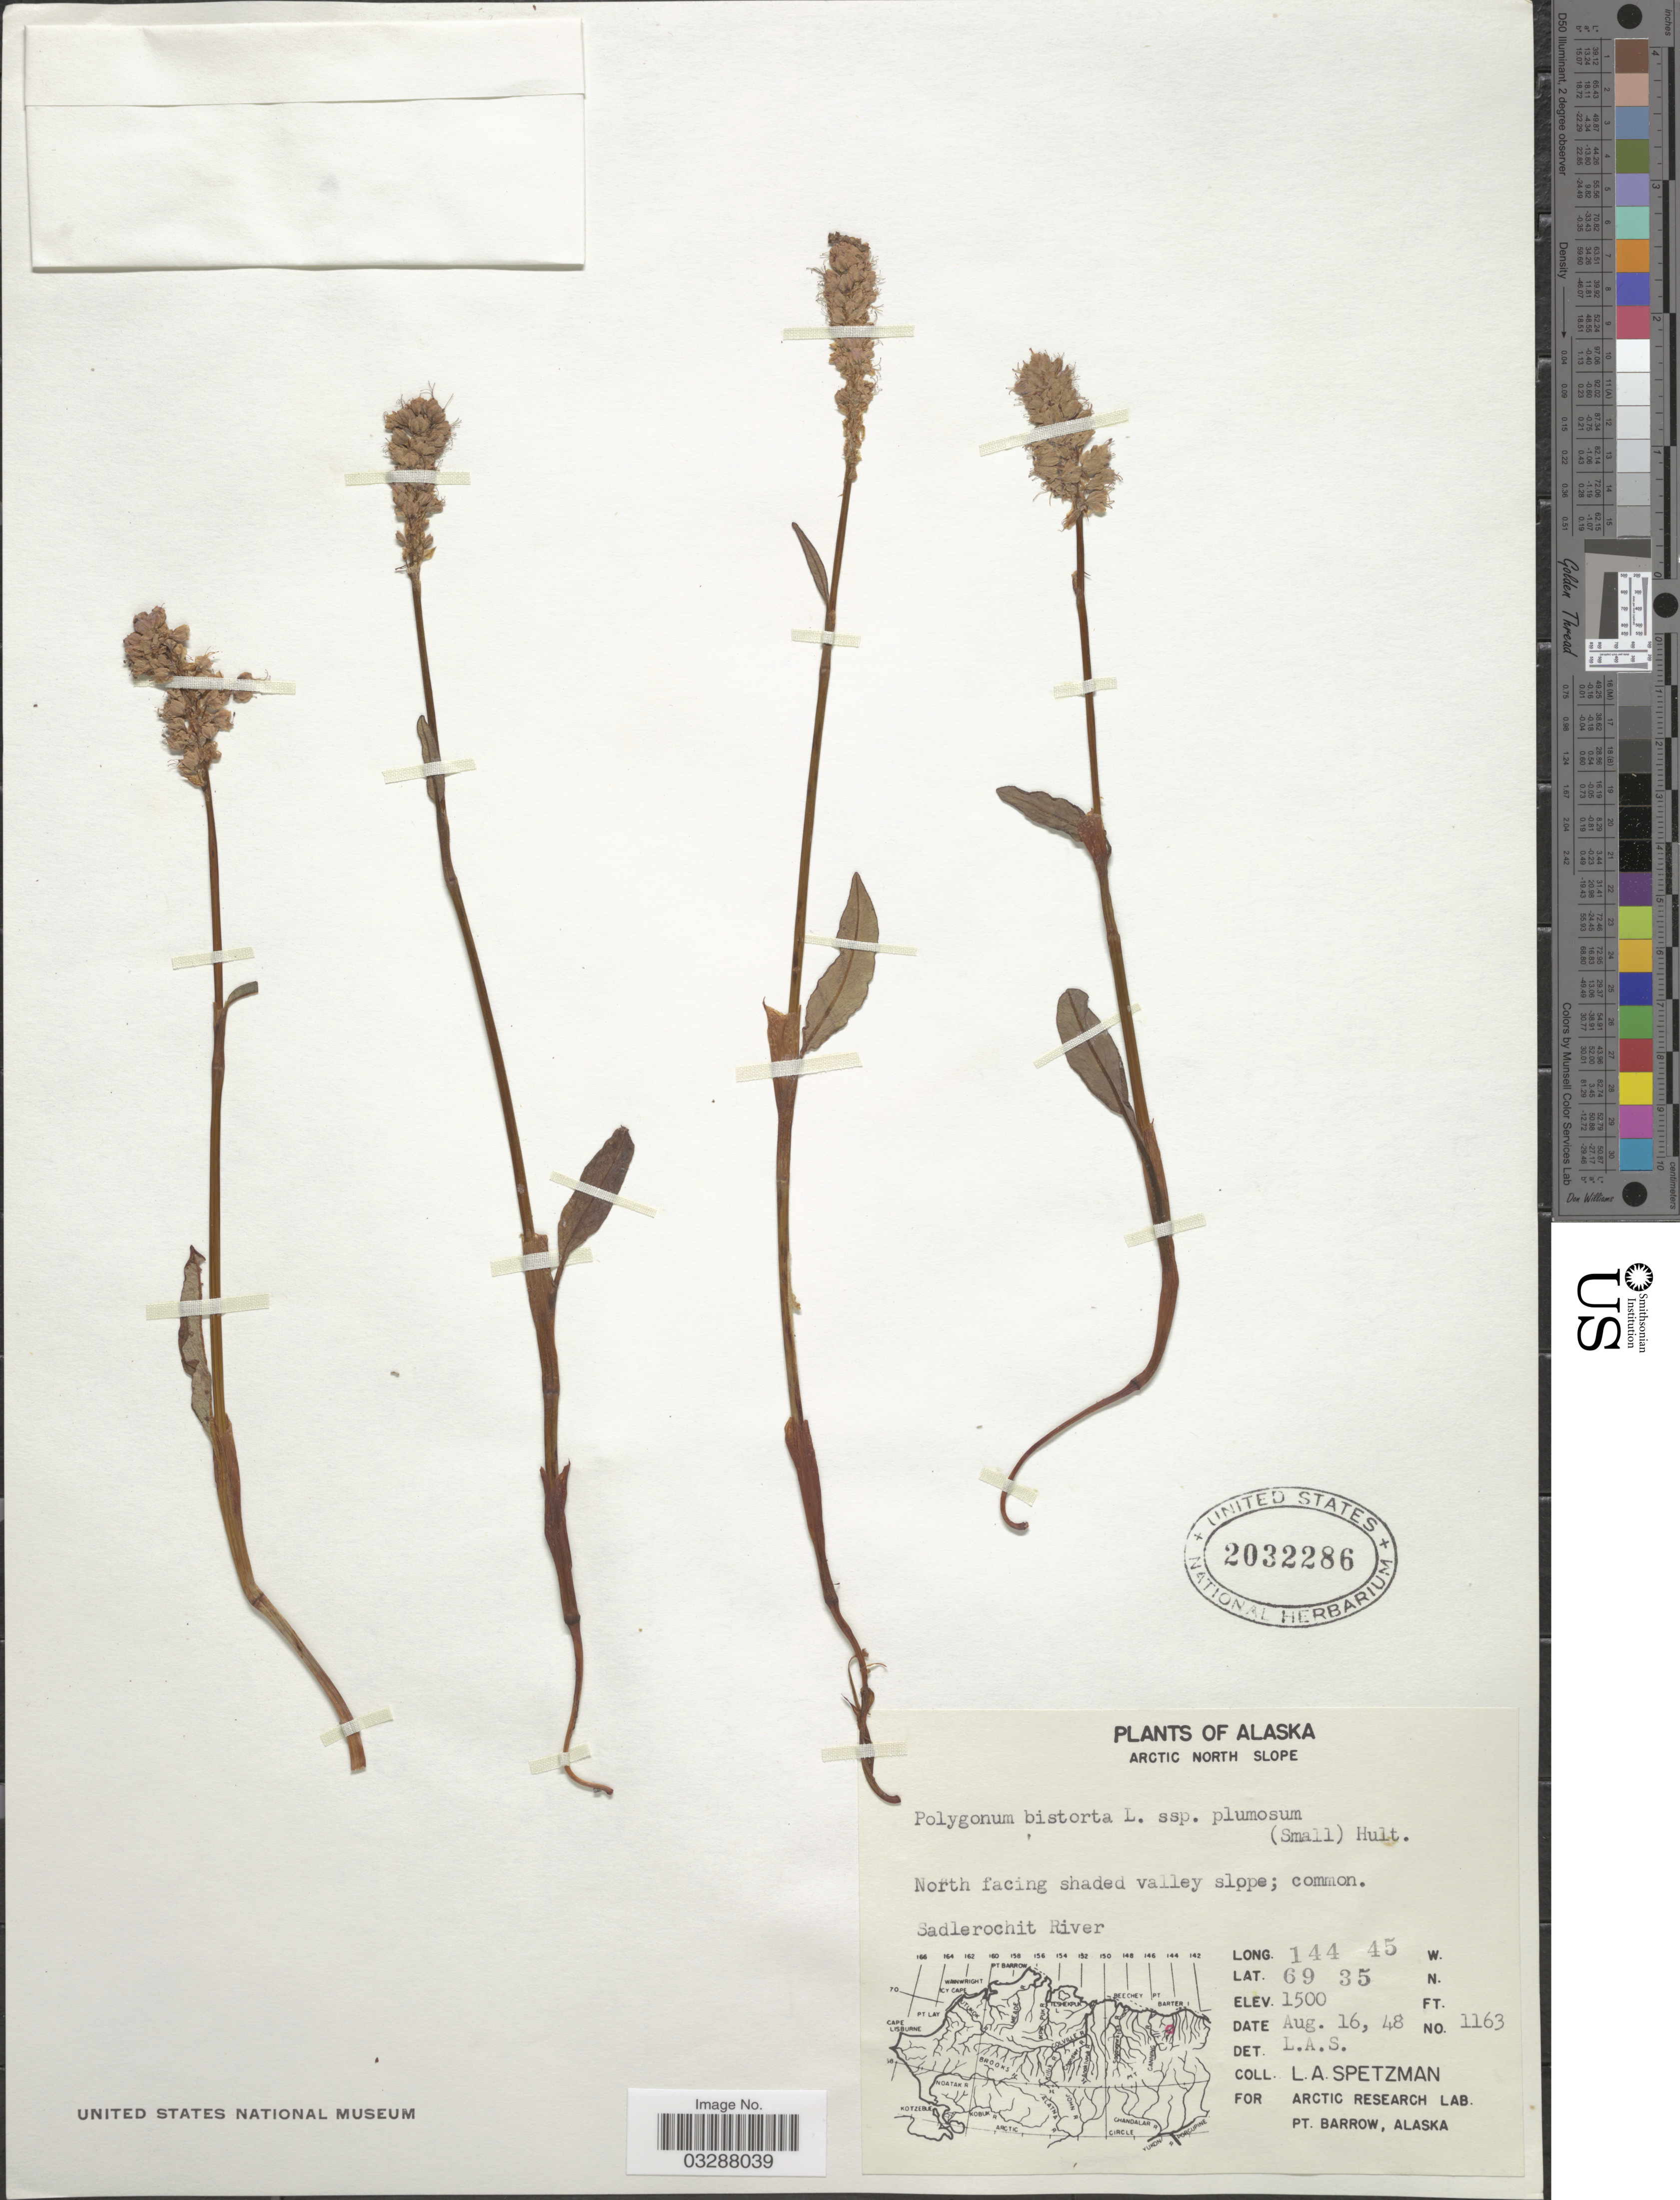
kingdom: Plantae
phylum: Tracheophyta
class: Magnoliopsida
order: Caryophyllales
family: Polygonaceae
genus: Bistorta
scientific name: Bistorta plumosa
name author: (Small) Greene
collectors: L. Spetzman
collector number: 1163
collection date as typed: Transcribed d/m/y: 16/8/48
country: United States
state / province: Alaska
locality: Arctic North Slope, North facing shaded valley slope. Sadlerochit River.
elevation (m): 457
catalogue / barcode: US 2032286